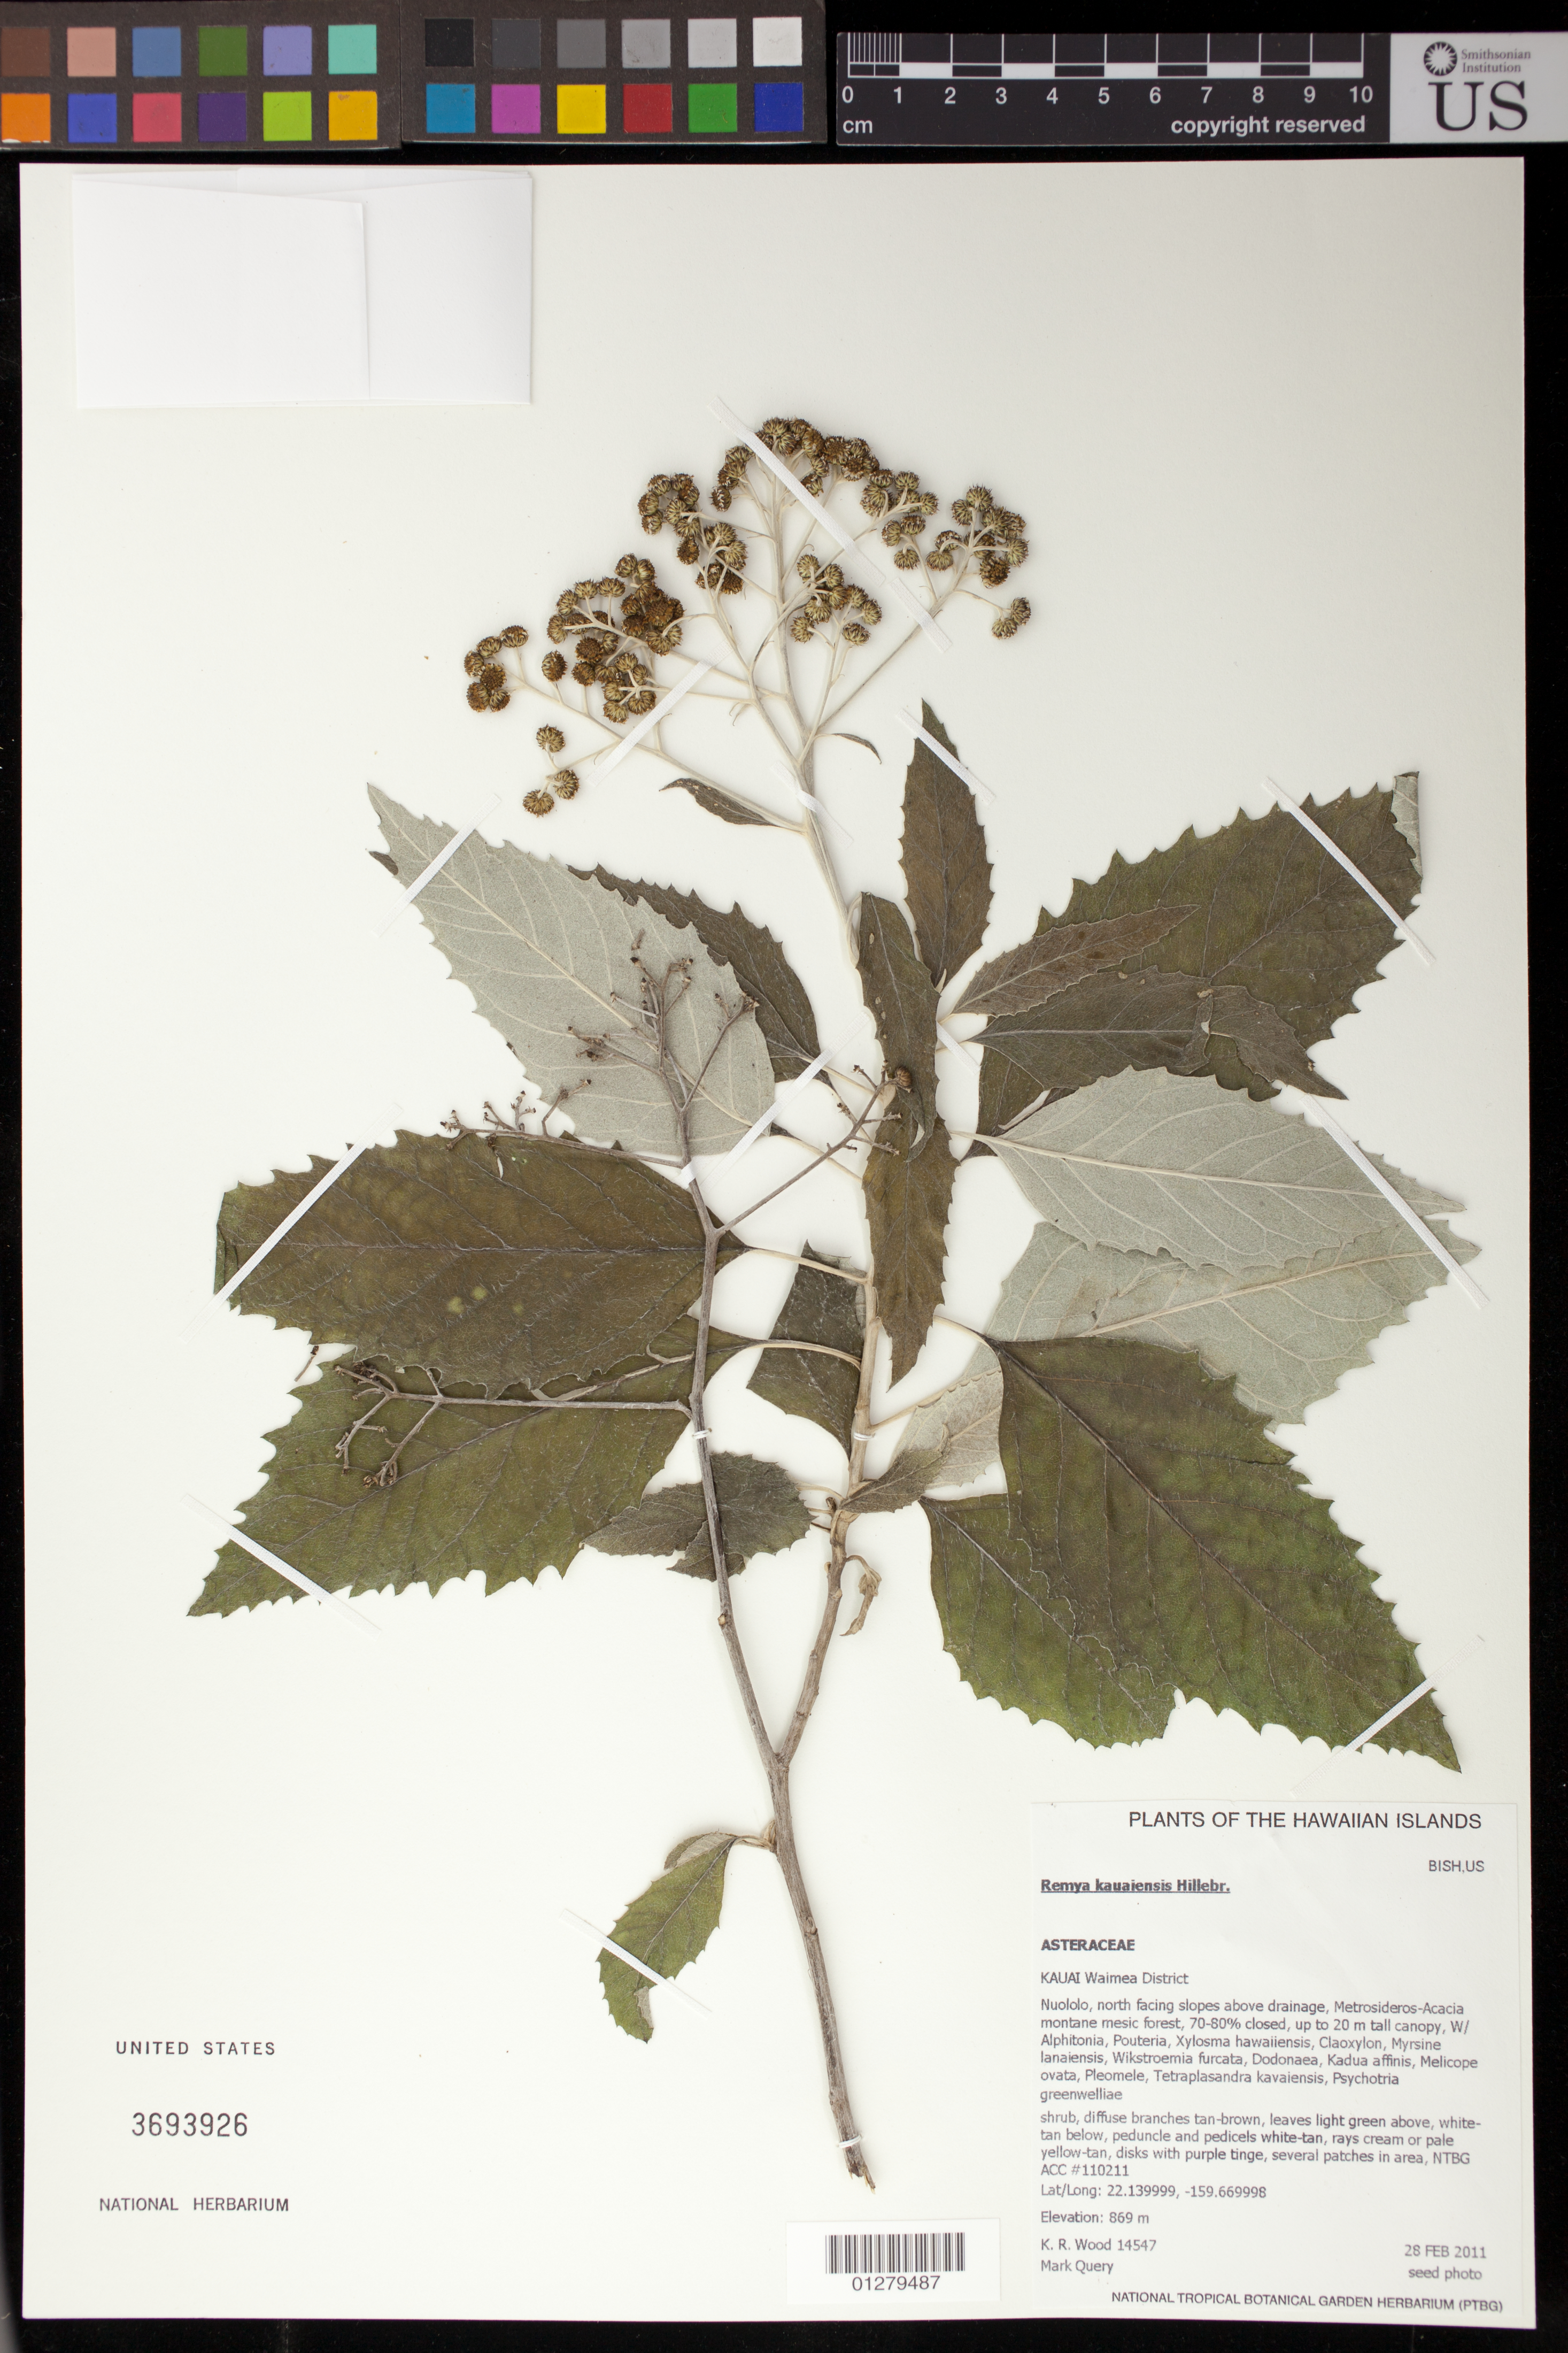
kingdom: Plantae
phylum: Tracheophyta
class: Magnoliopsida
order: Asterales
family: Asteraceae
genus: Remya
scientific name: Remya kauaiensis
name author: Hillebr.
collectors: K. R. Wood & M. Query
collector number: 14547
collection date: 2011-02-28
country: United States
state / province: Hawaii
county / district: Kauai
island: Kaua'i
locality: Waimea District, Nuololo, north facing slopes above drainage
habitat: Montane mesic forest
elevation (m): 869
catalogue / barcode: US 3693926